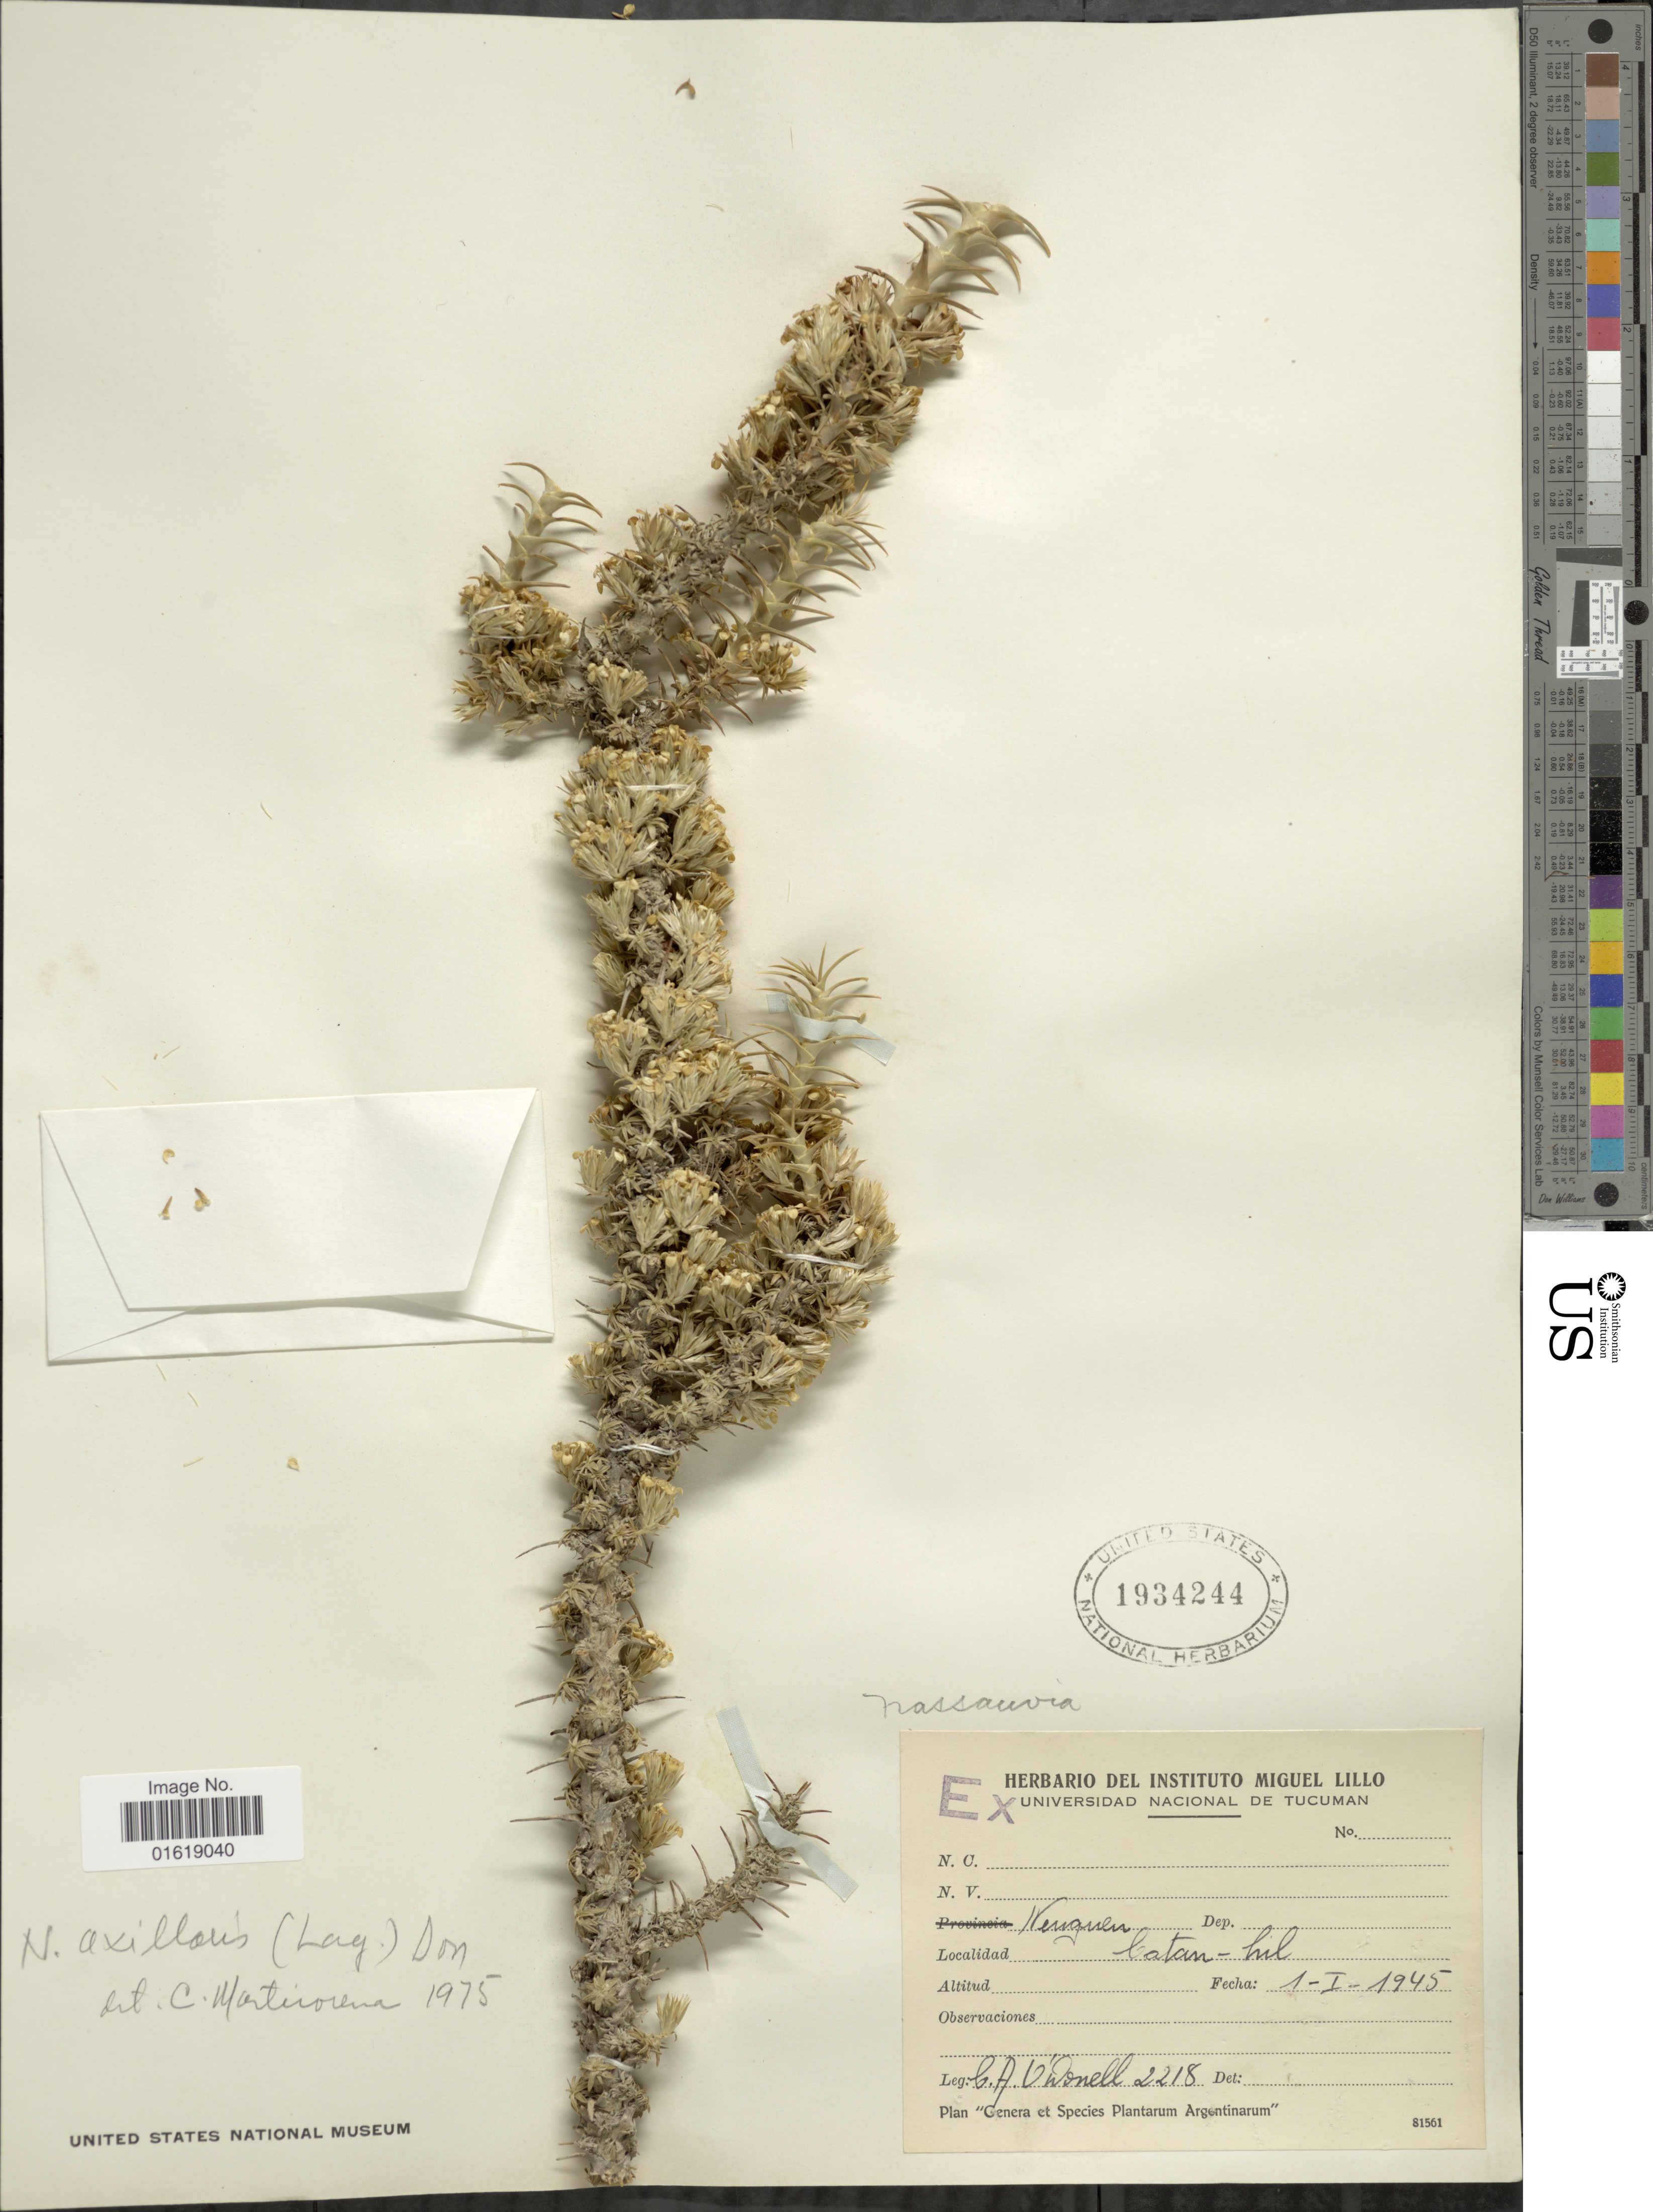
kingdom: Plantae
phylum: Tracheophyta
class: Magnoliopsida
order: Asterales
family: Asteraceae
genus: Nassauvia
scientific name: Nassauvia axillaris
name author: D. Don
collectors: C. A. O'Donell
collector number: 2218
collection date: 1945-01-01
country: Argentina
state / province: Neuquen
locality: Neuquen. Catan-hil.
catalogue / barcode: US 1934244